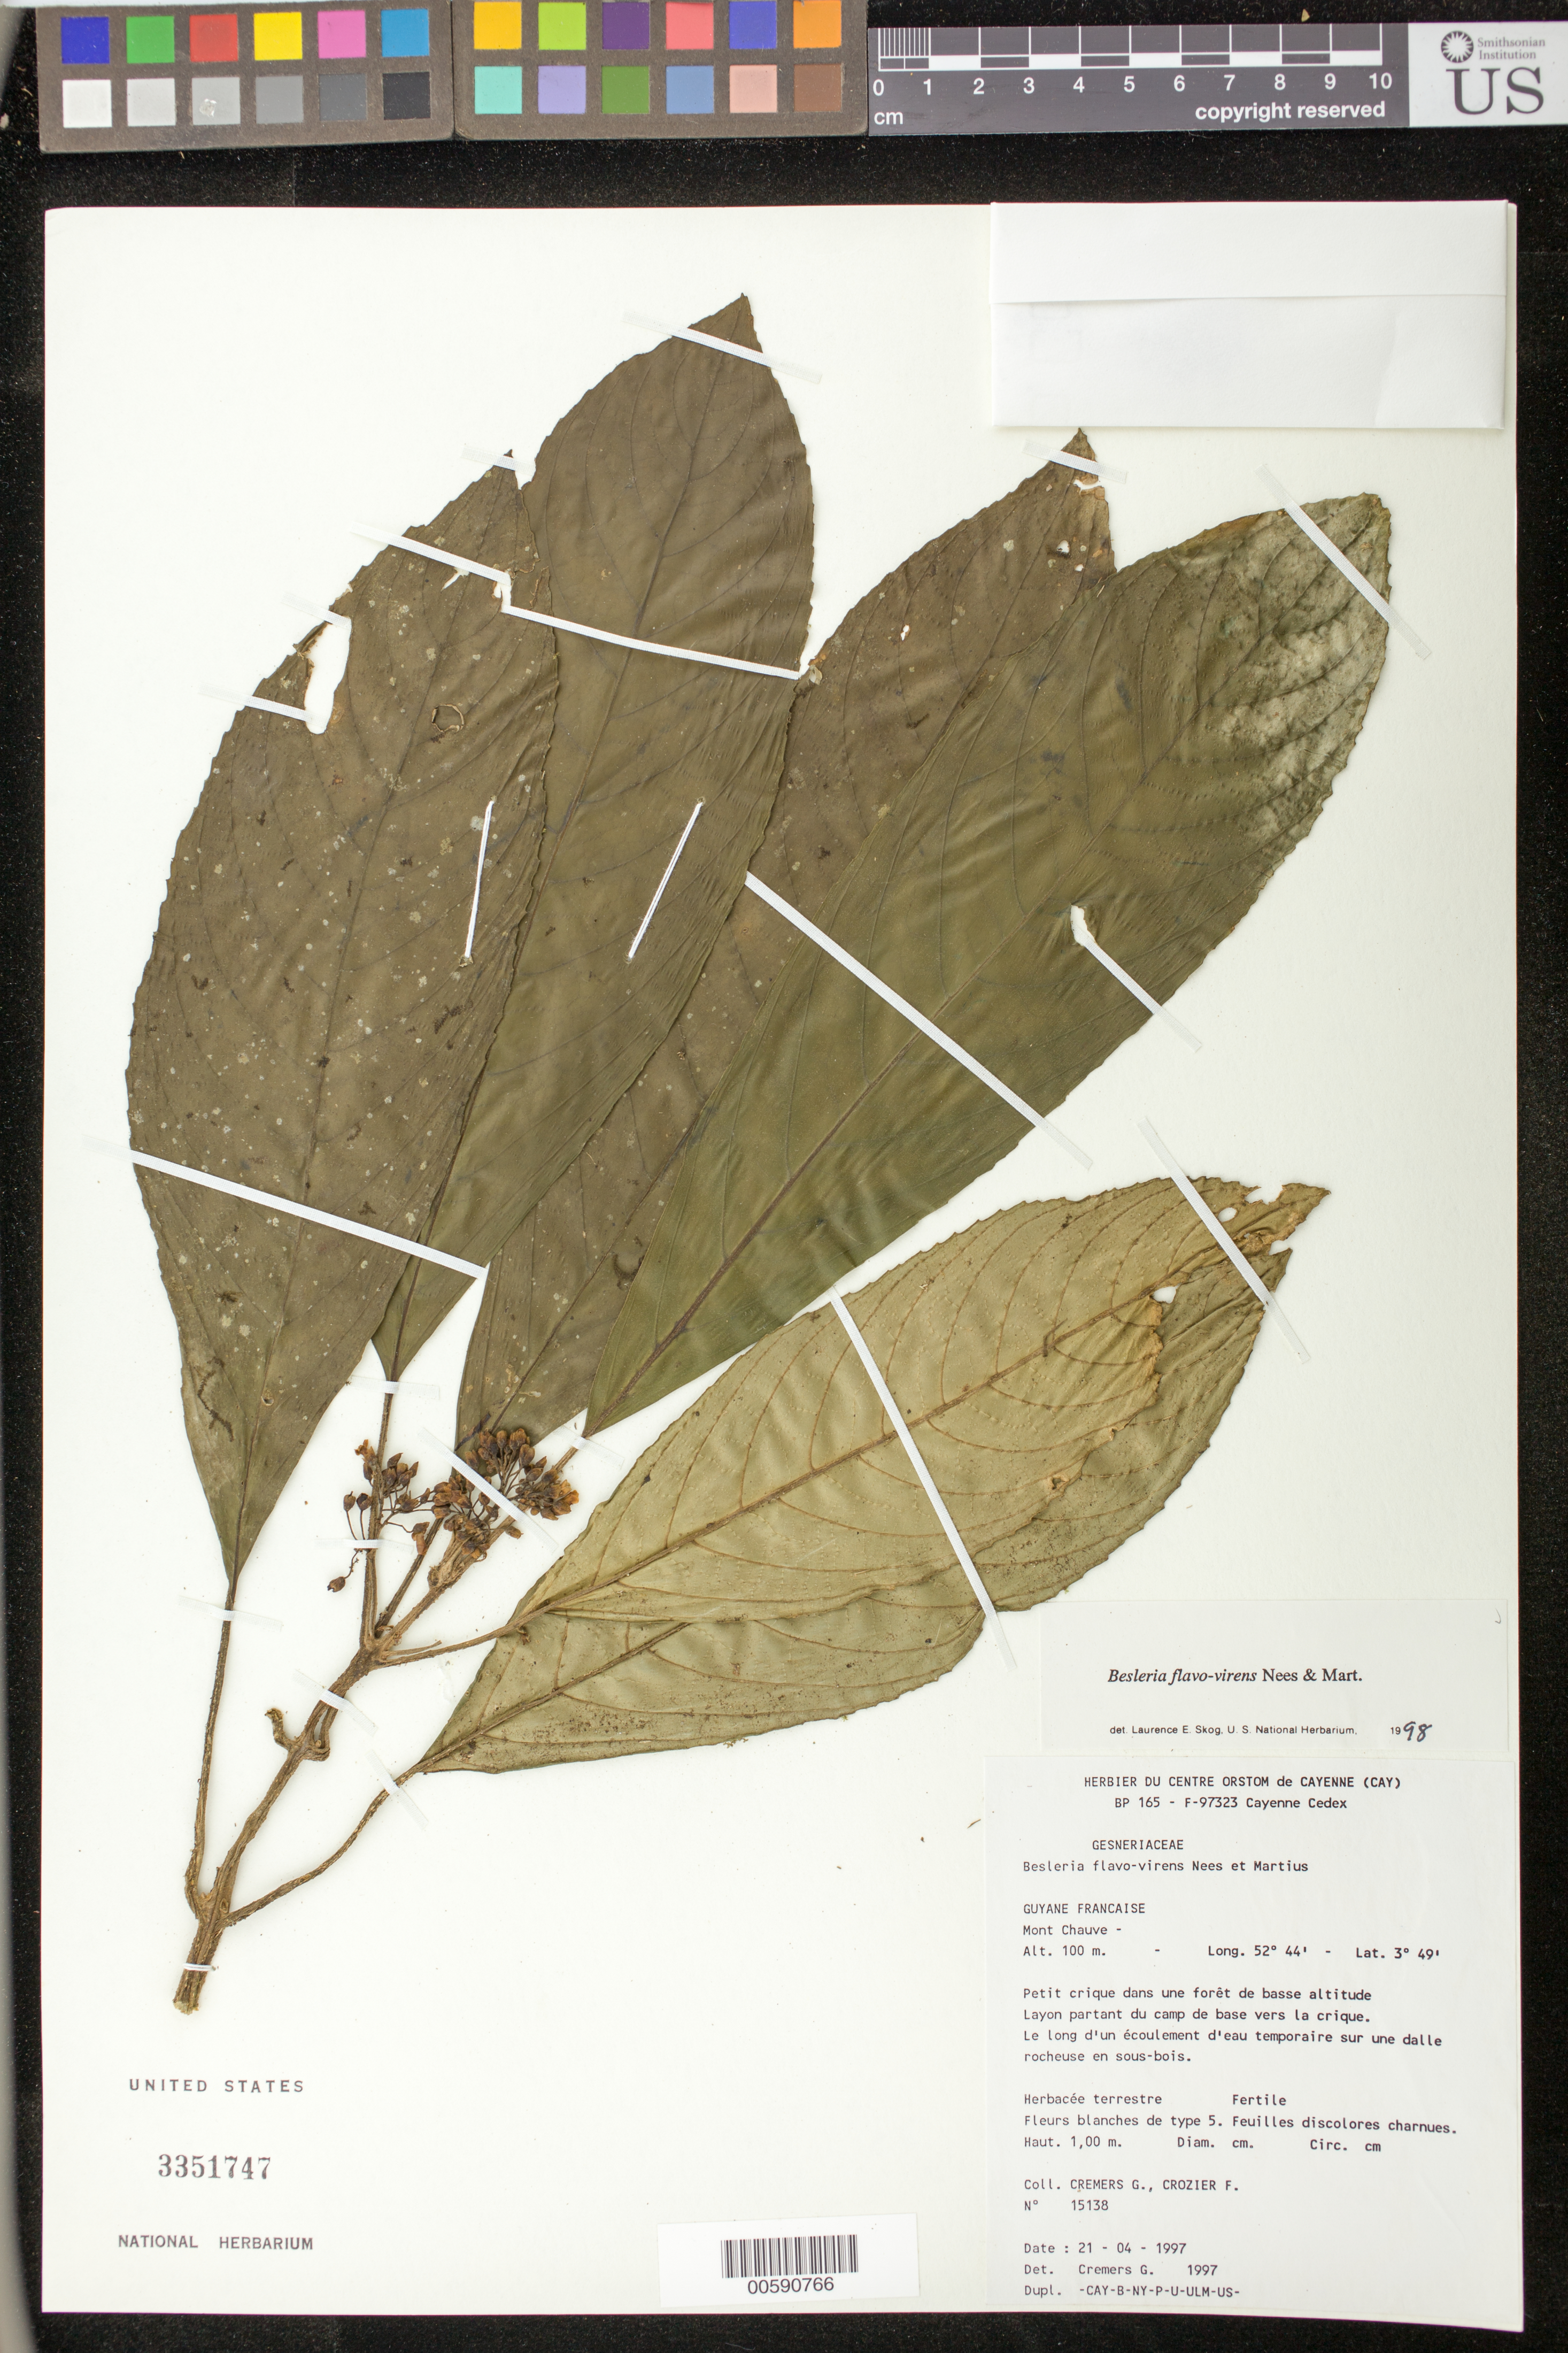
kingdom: Plantae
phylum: Tracheophyta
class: Magnoliopsida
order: Lamiales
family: Gesneriaceae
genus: Besleria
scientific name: Besleria flavo-virens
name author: Nees & Mart.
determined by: Skog, Laurence E.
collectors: G. Cremers & F. Crozier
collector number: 15138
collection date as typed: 21 Apr 1997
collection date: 1997-04-21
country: French Guiana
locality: Mont Chauve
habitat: Petit crique dans une forêt de basse altitude; le long d'un écoulement d'eau temporaire sur une dalle rocheuse en sous-bois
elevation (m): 100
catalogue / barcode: US 3351747